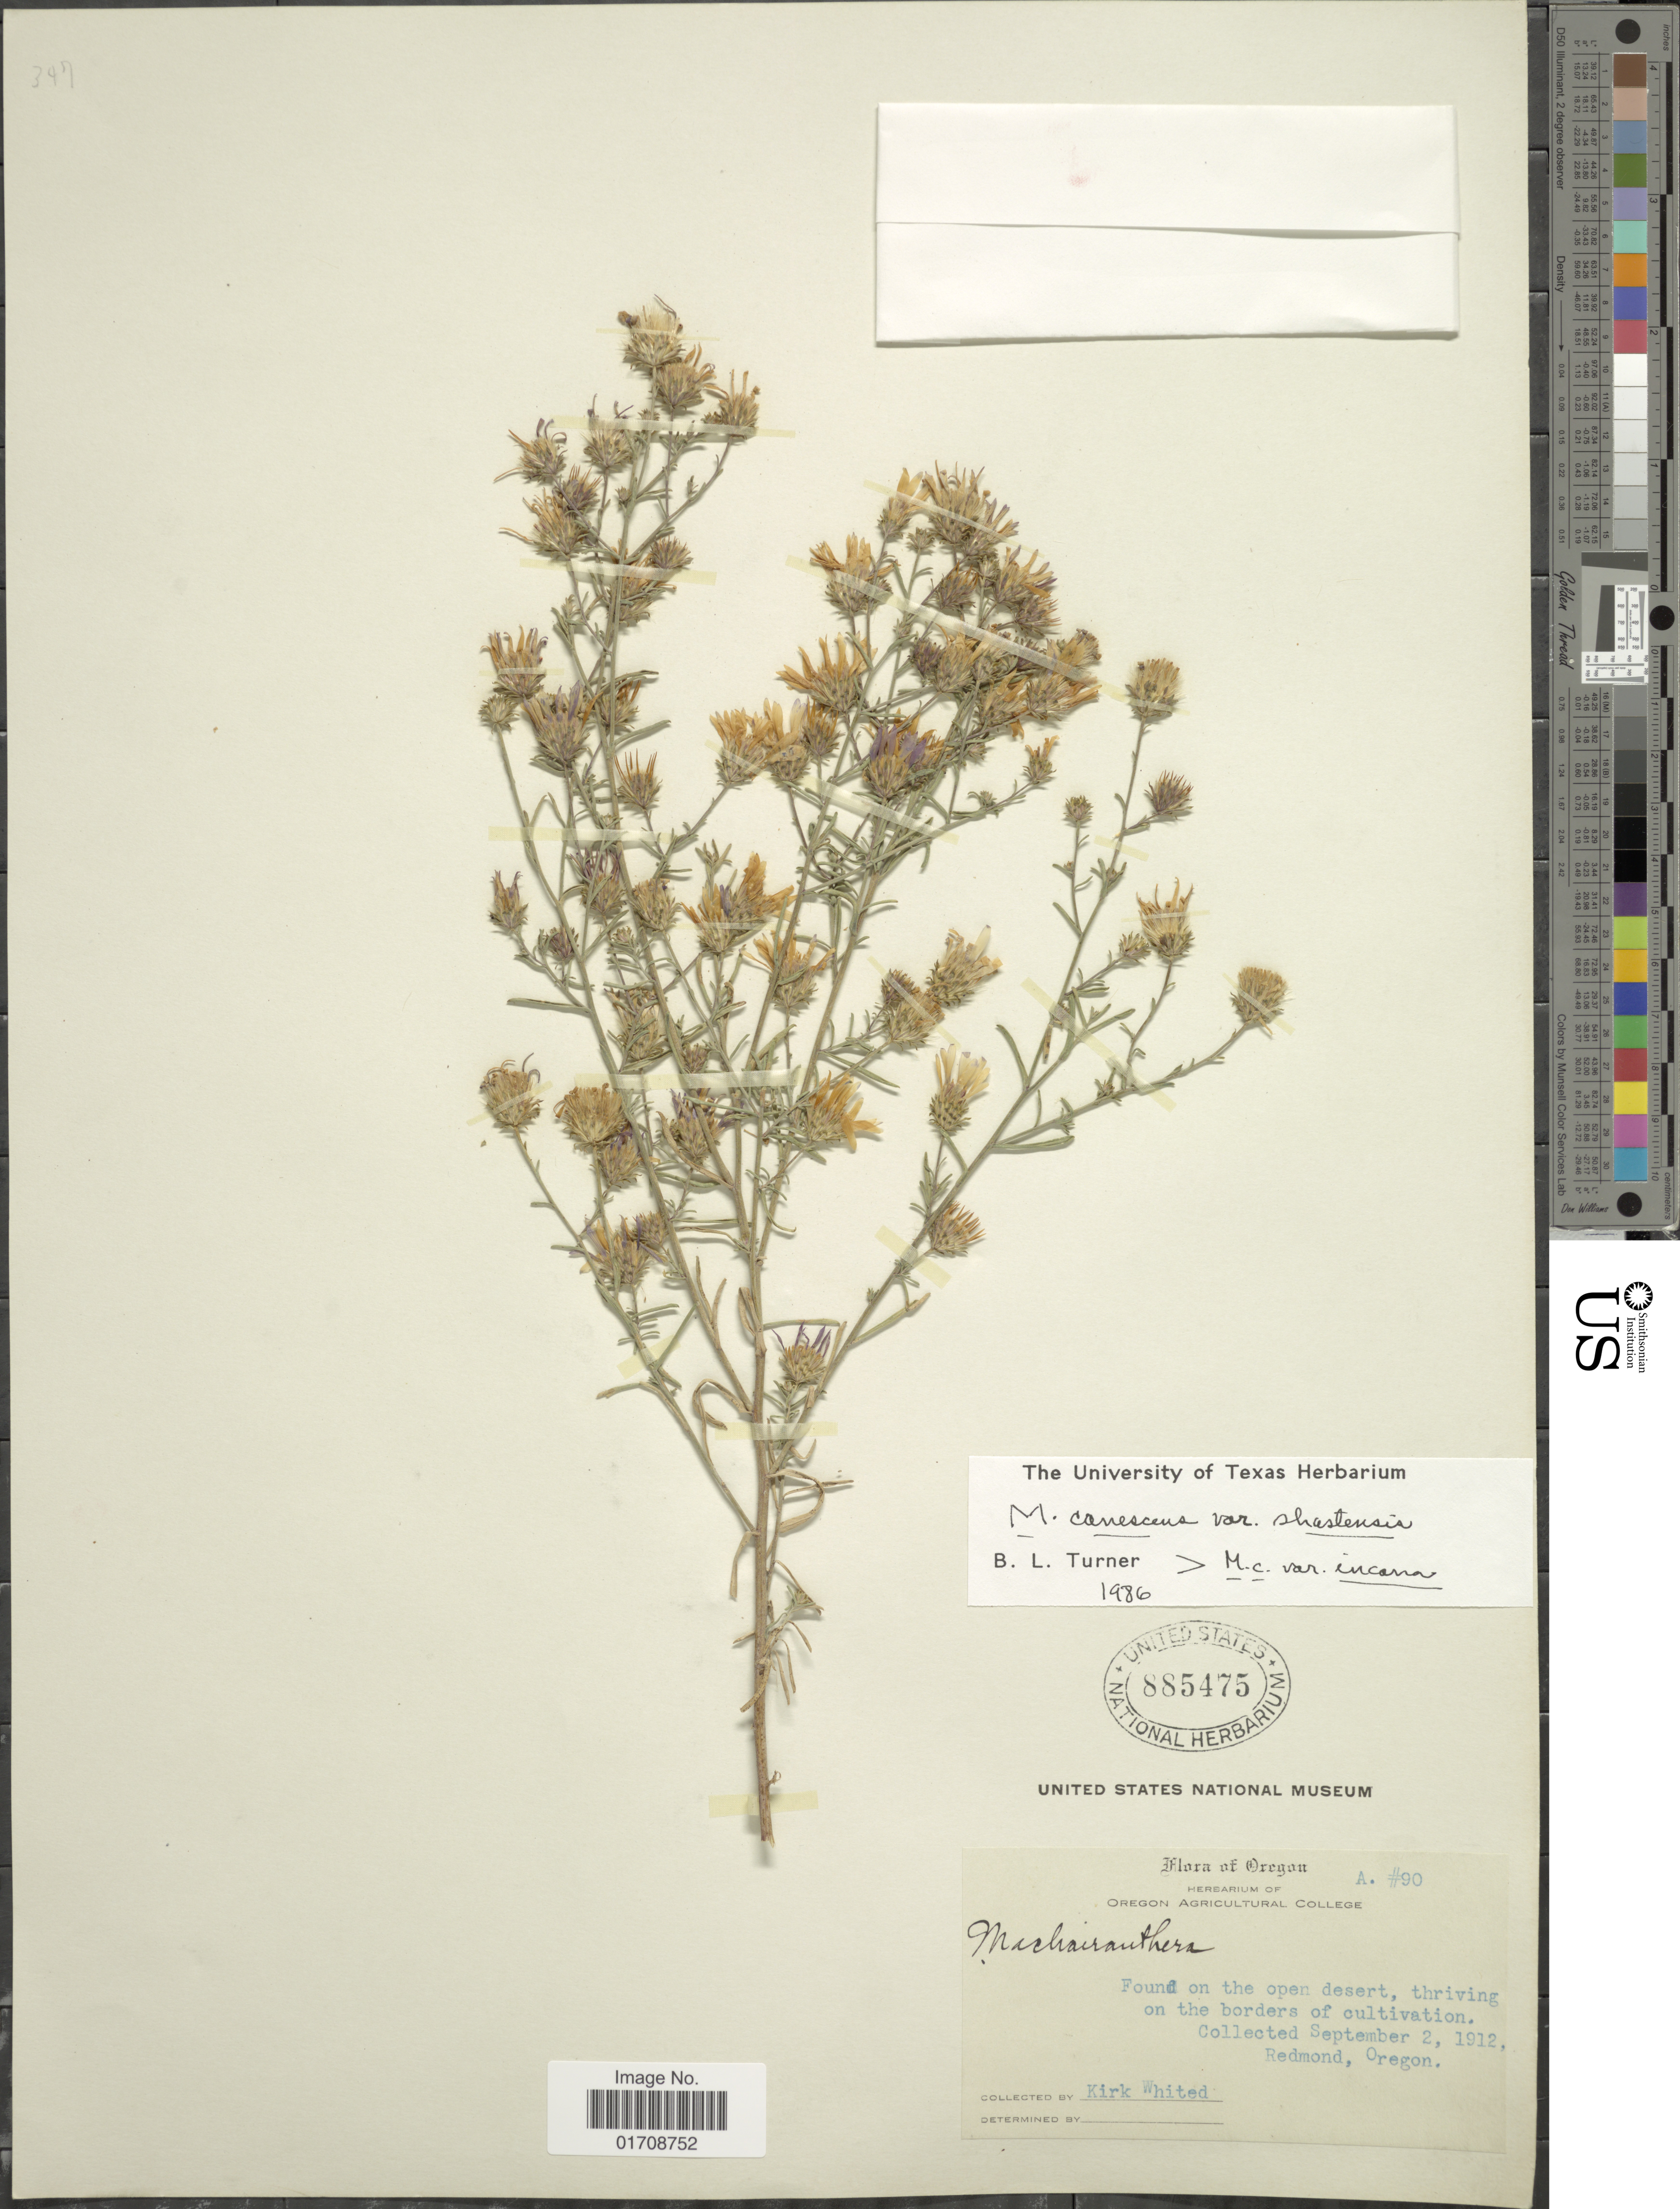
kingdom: Plantae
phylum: Tracheophyta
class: Magnoliopsida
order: Asterales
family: Asteraceae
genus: Machaeranthera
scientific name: Machaeranthera canescens var. shastensis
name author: (A. Gray) B.L. Turner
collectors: K. Whited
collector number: A90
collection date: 1912-09-02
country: United States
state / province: Oregon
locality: Redmond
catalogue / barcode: US 885475